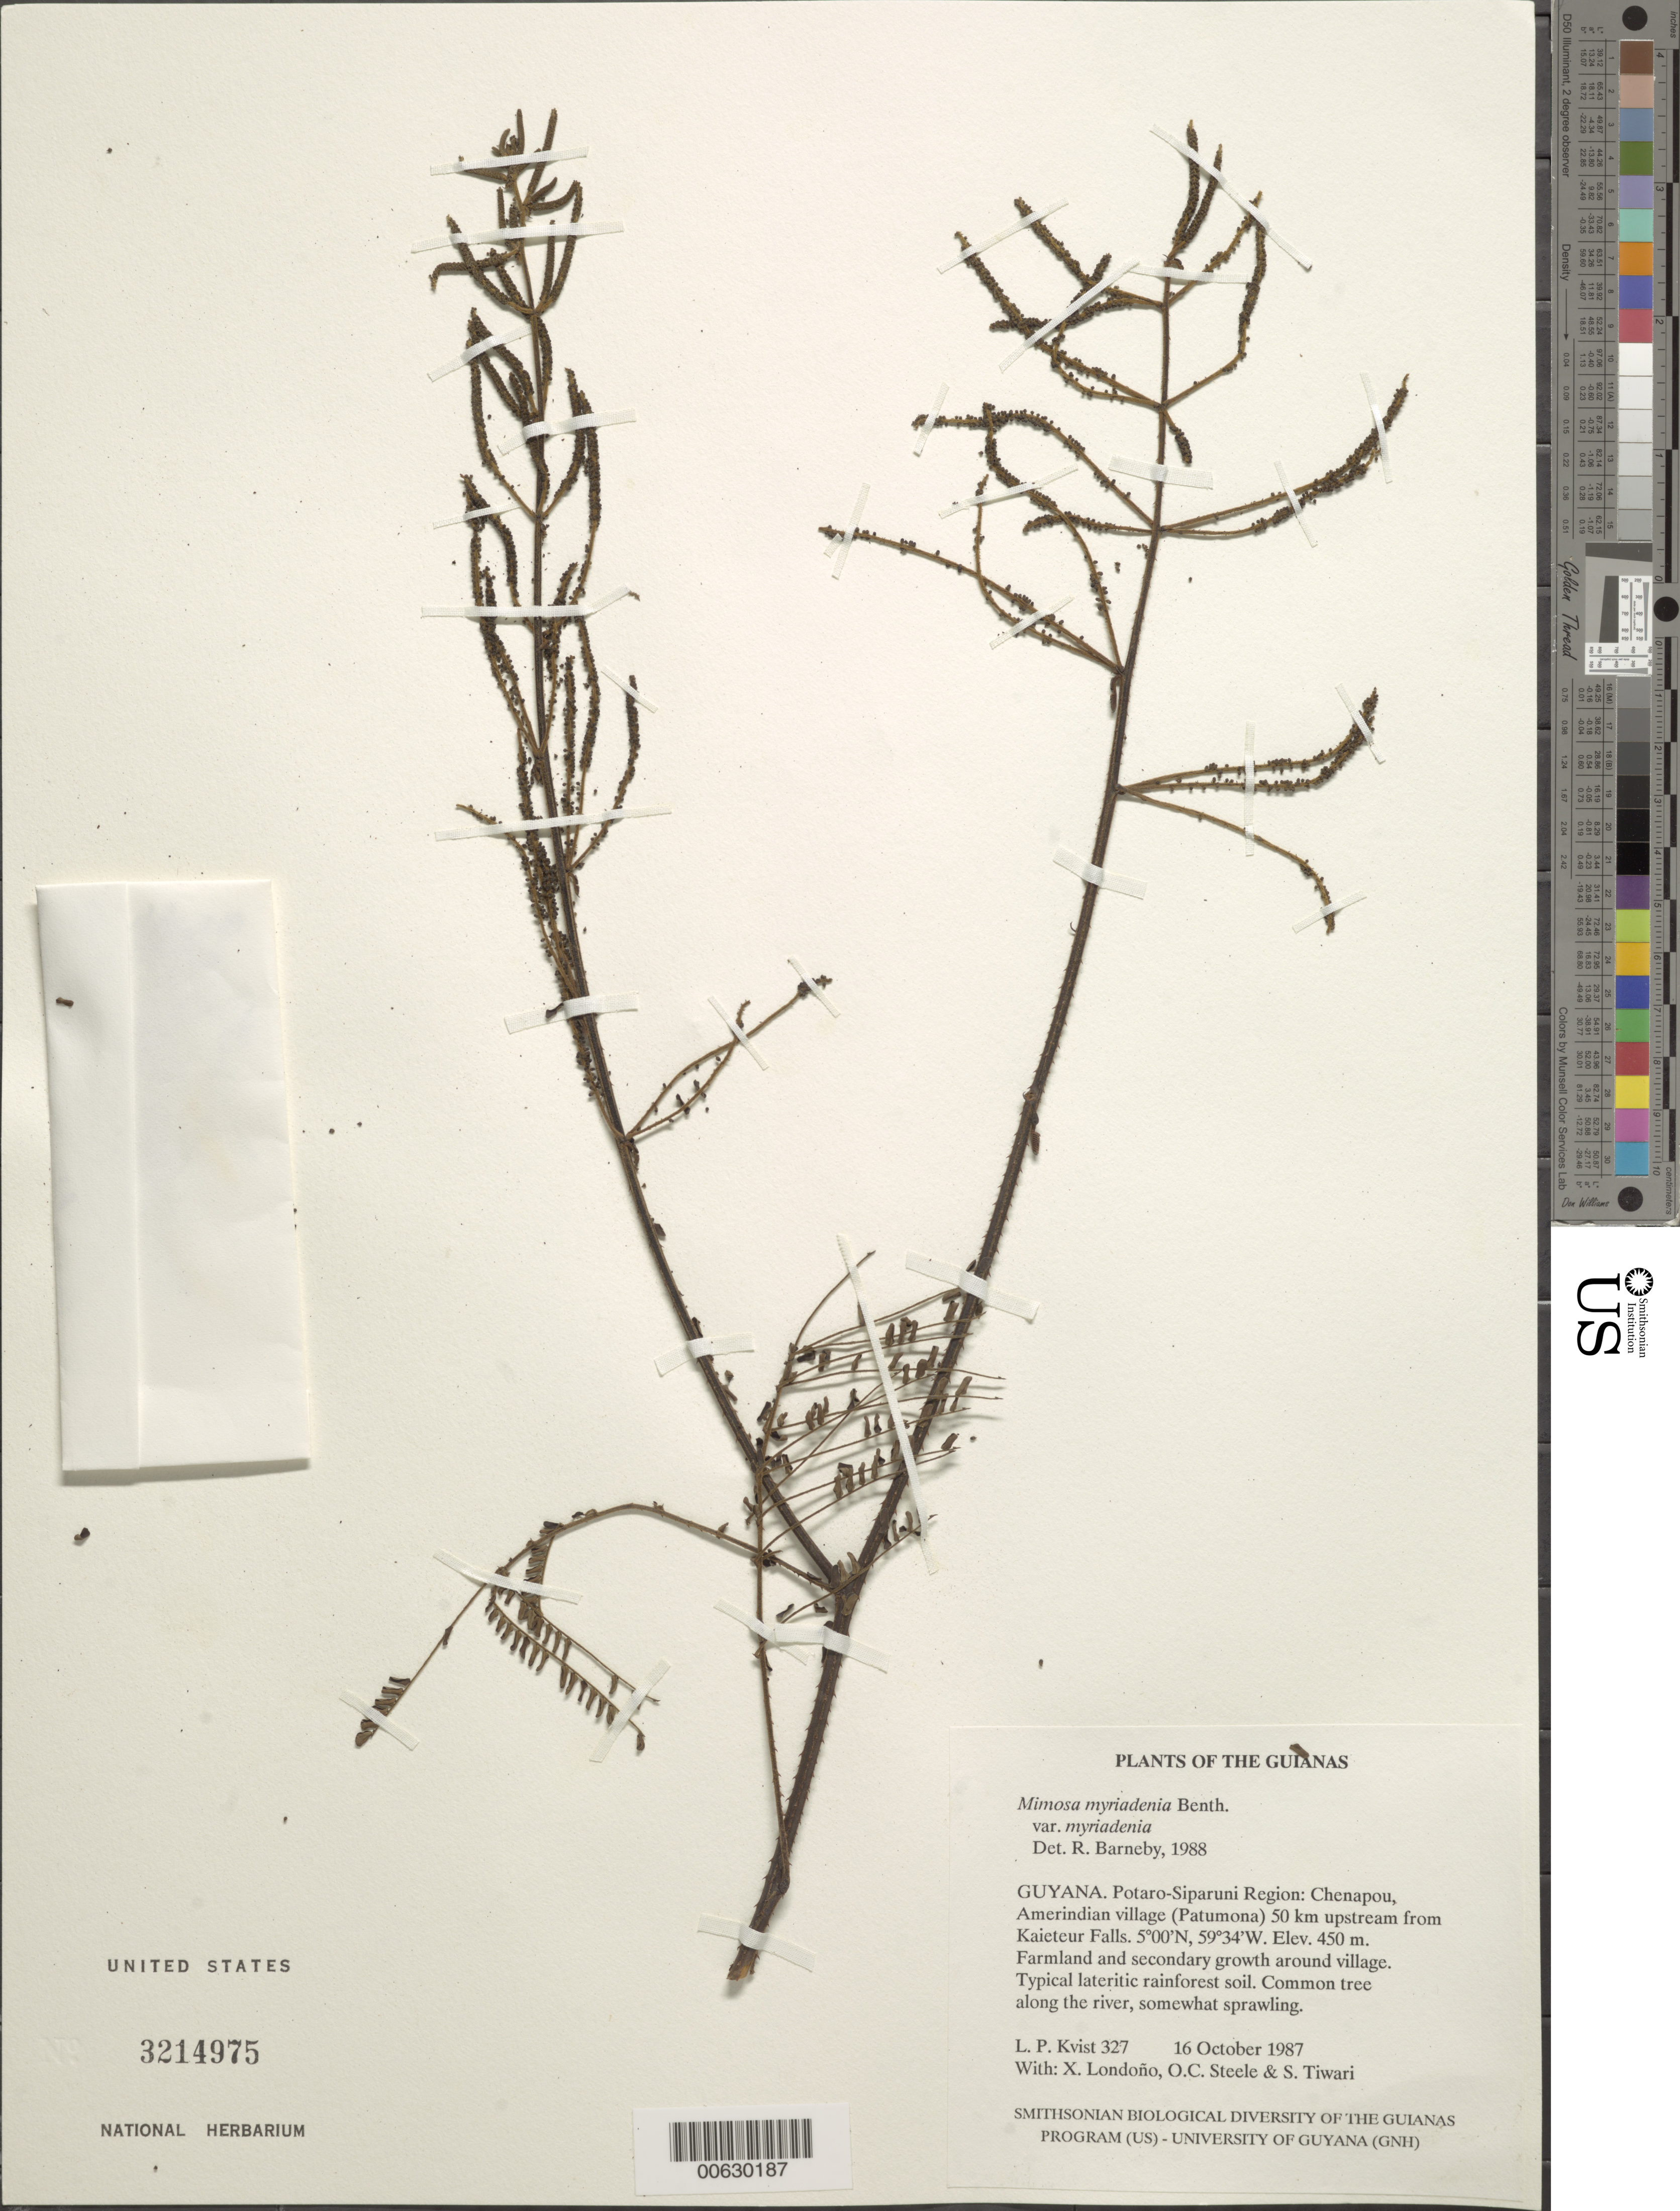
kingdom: Plantae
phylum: Tracheophyta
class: Magnoliopsida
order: Fabales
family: Fabaceae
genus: Mimosa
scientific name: Mimosa myriadenia var. myriadenia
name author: (Benth.) Benth.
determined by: Barneby, Rupert C., (NY)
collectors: L. P. Kvist, X. Londoño, O. C. Steele & S. Tiwari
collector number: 327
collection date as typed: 16 October 1987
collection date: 1987-10-16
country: Guyana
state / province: Potaro-Siparuni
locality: Chenapou, Amerindian village (Patumona) 50 km upstream from Kaieteur Falls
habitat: Farmland and secondary growth around village. Typical lateritic rainforest soil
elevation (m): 450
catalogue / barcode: US 3214975